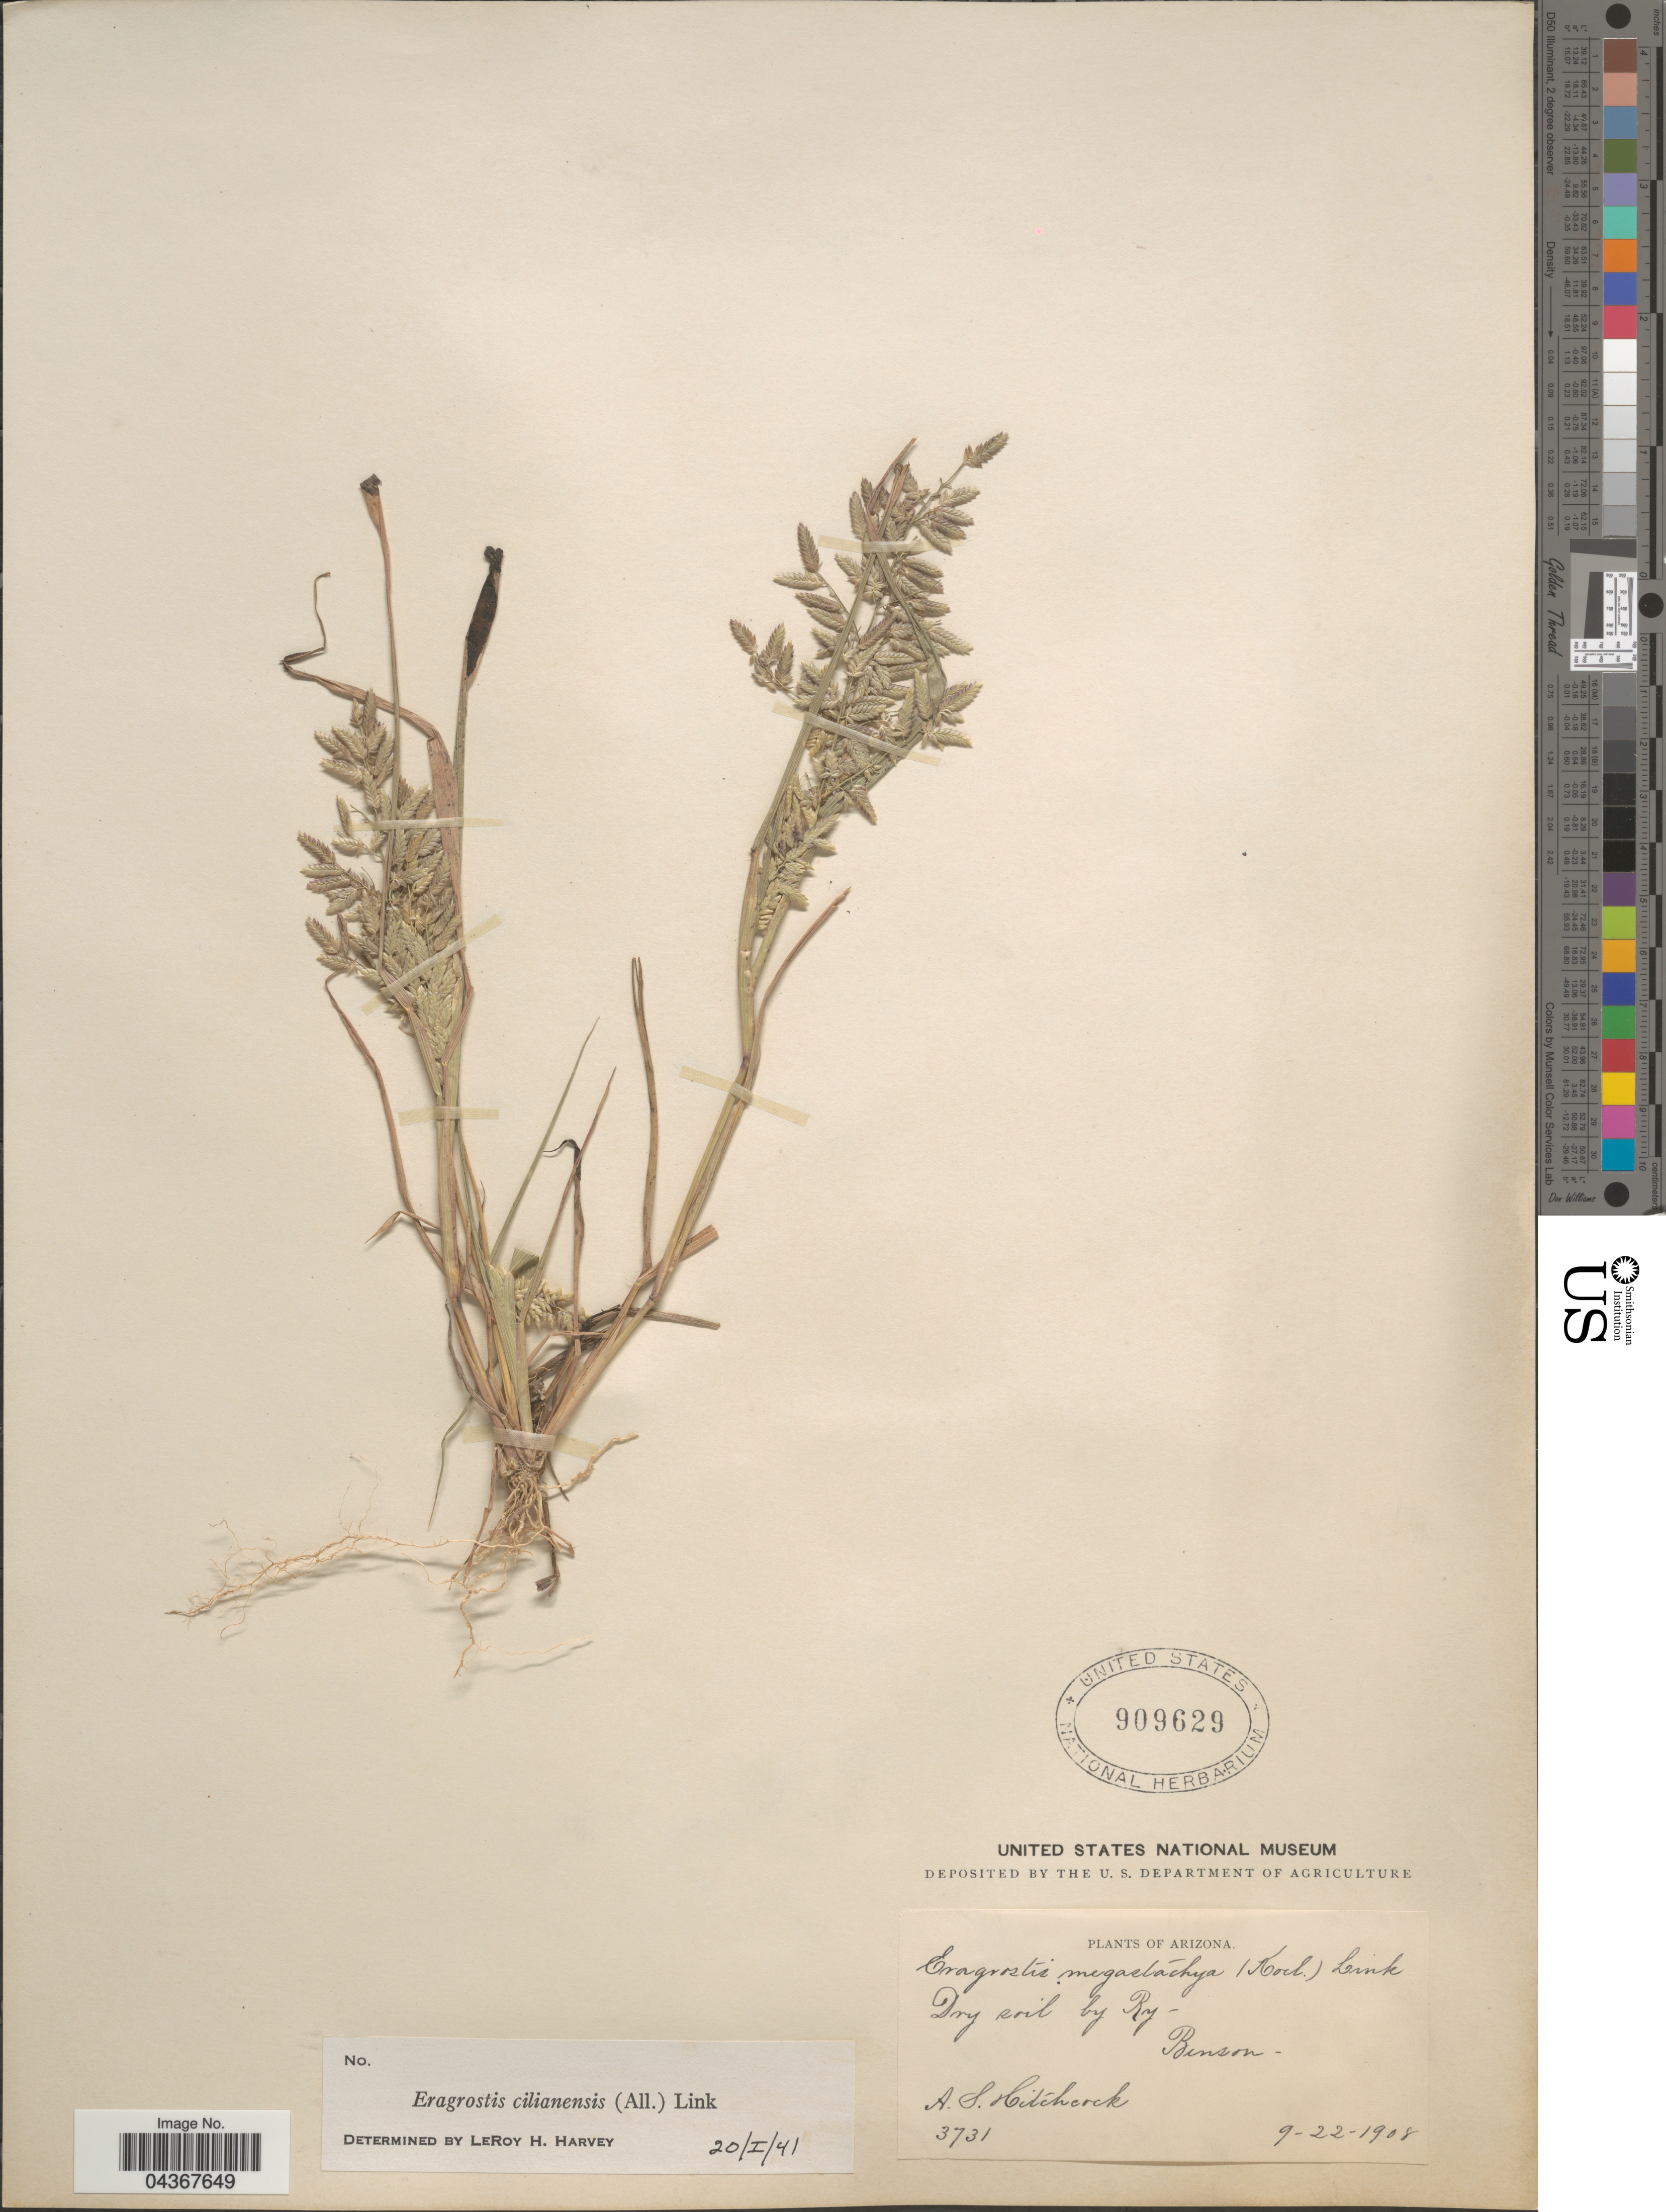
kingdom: Plantae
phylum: Tracheophyta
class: Liliopsida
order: Poales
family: Poaceae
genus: Eragrostis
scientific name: Eragrostis cilianensis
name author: (Bellardi) Vignolo ex Janch.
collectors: A. S. Hitchcock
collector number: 3731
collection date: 1908-09-22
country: United States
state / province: Arizona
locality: Dry soil by Ry- Benson.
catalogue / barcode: US 909629